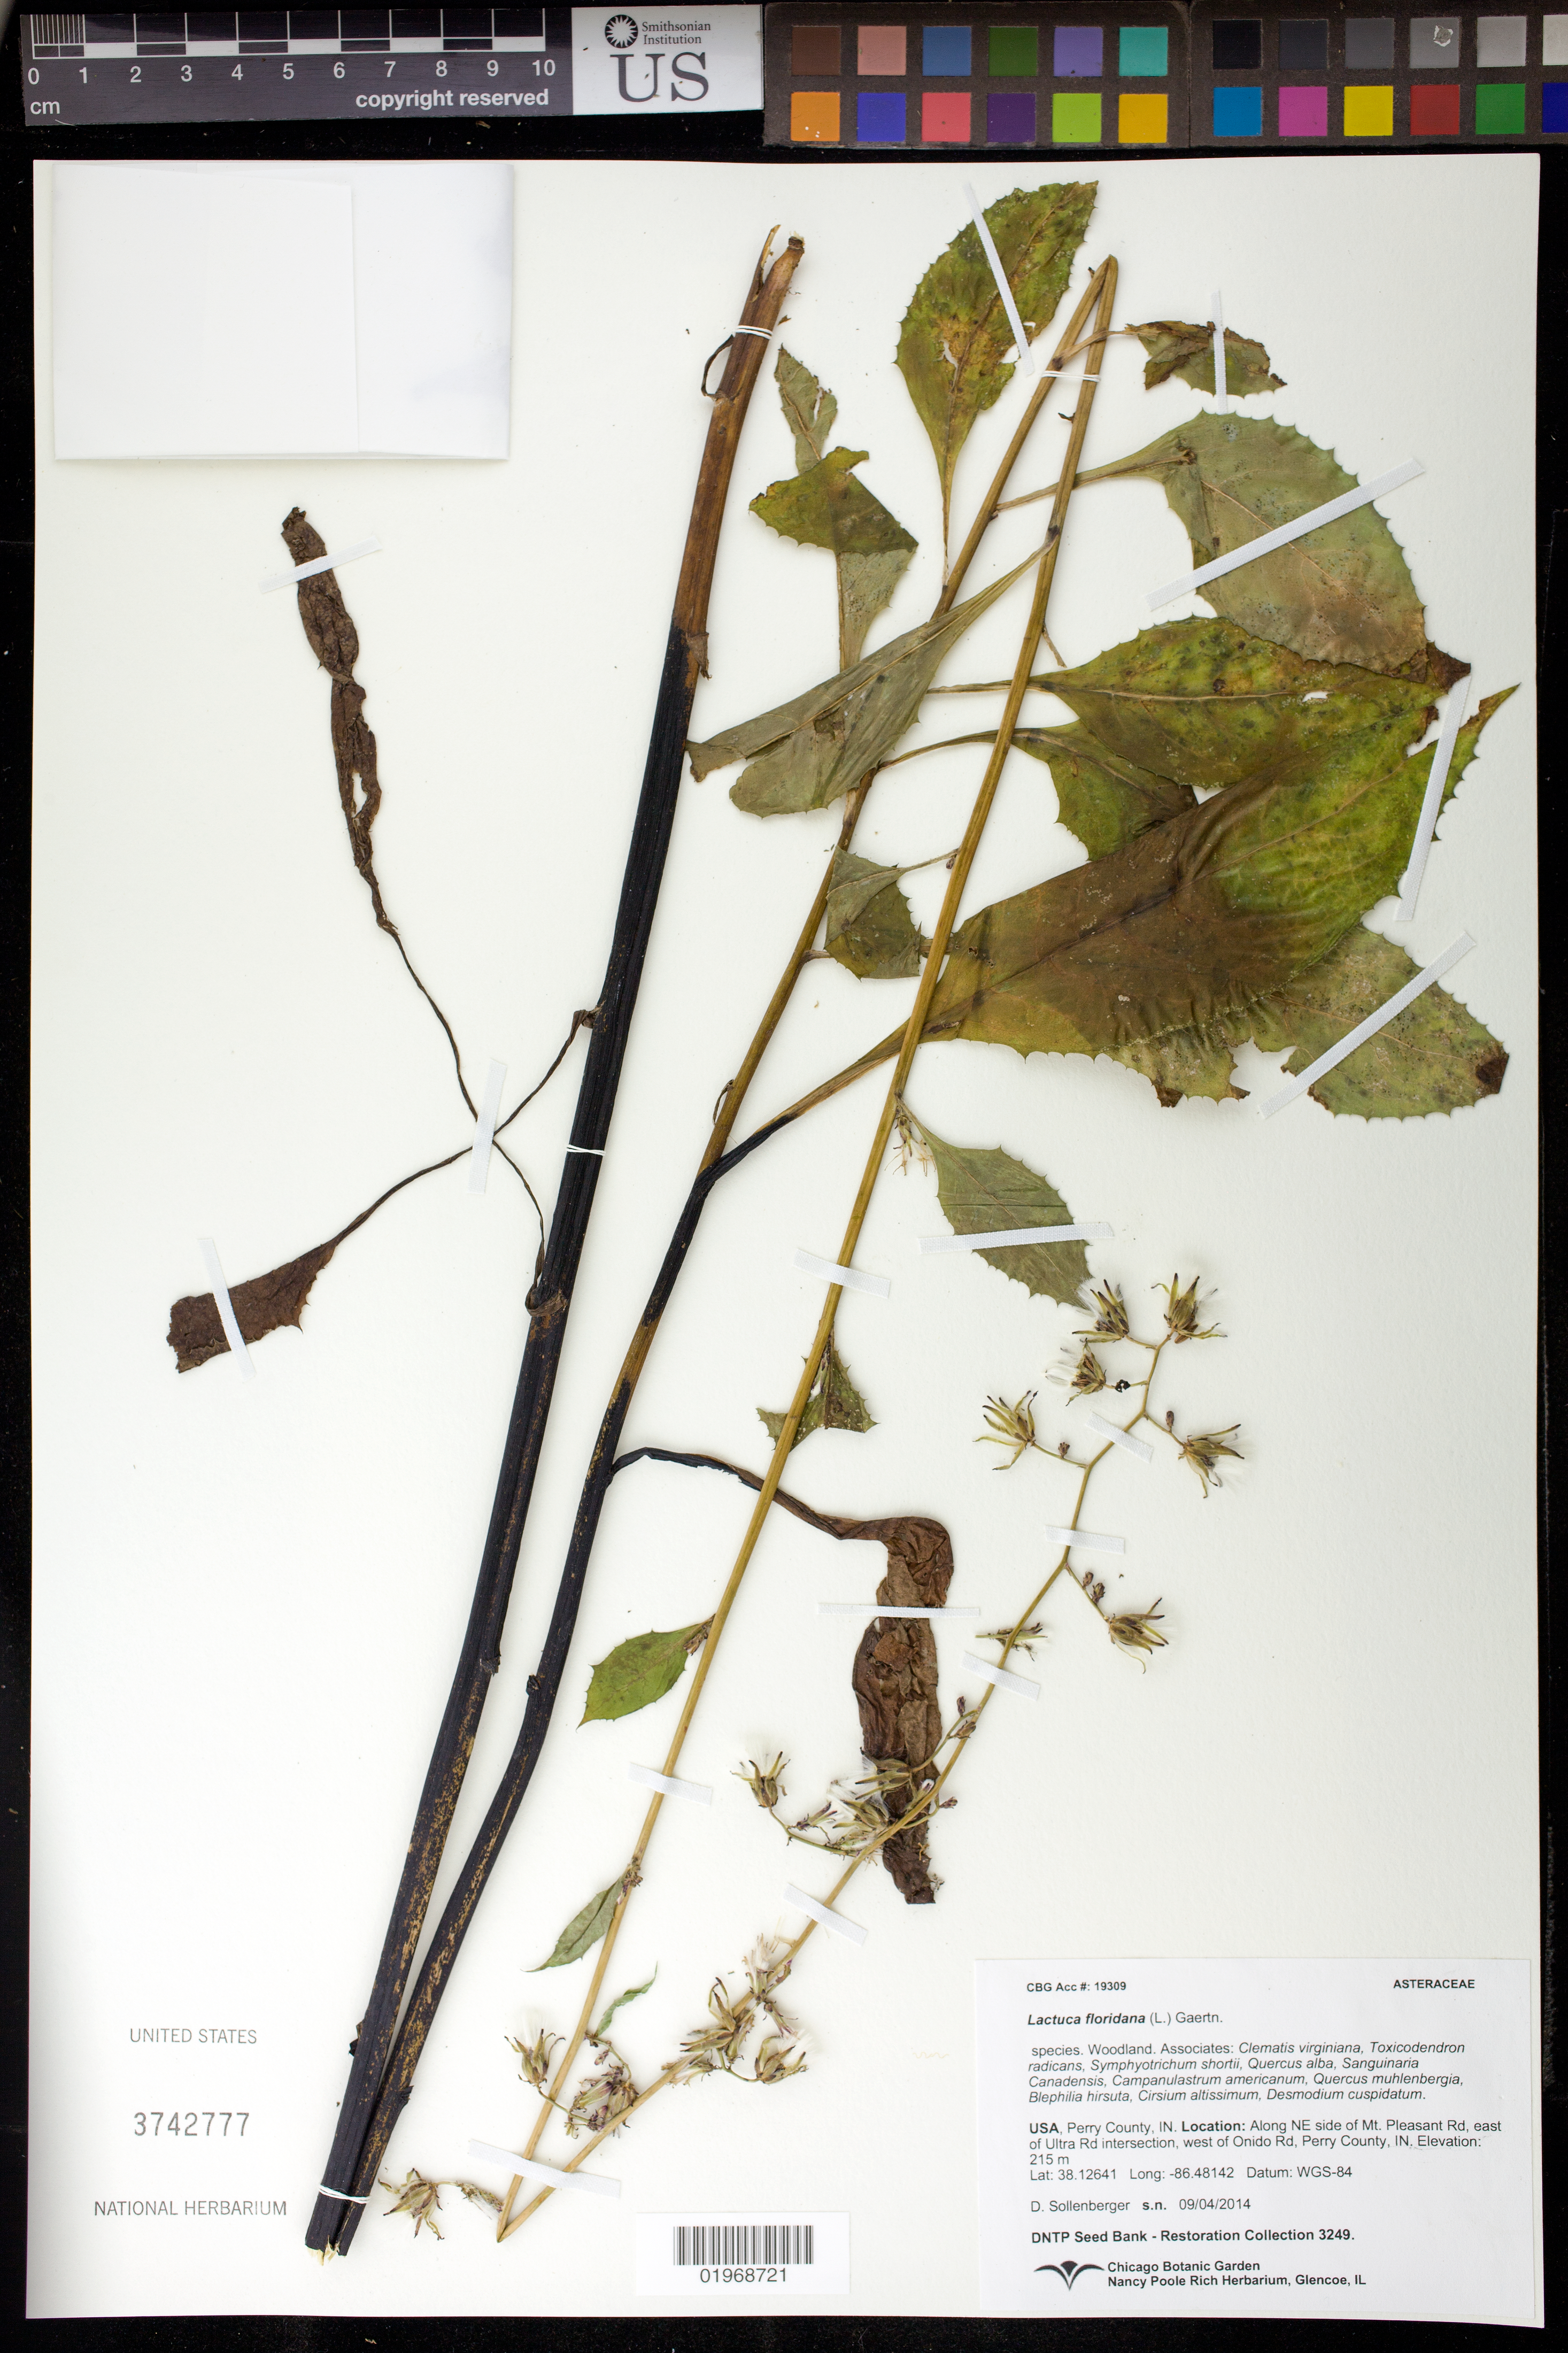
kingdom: Plantae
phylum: Tracheophyta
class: Magnoliopsida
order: Asterales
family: Asteraceae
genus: Lactuca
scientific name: Lactuca floridana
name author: (L.) Gaertn.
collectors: D. Sollenberger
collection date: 2014-09-04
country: United States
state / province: Indiana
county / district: Perry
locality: Along NE side of Mt. Pleasant Rd, E of Ultra Rd intersection and west of Onido Rd.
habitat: Woodland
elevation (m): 215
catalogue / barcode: US 3742777